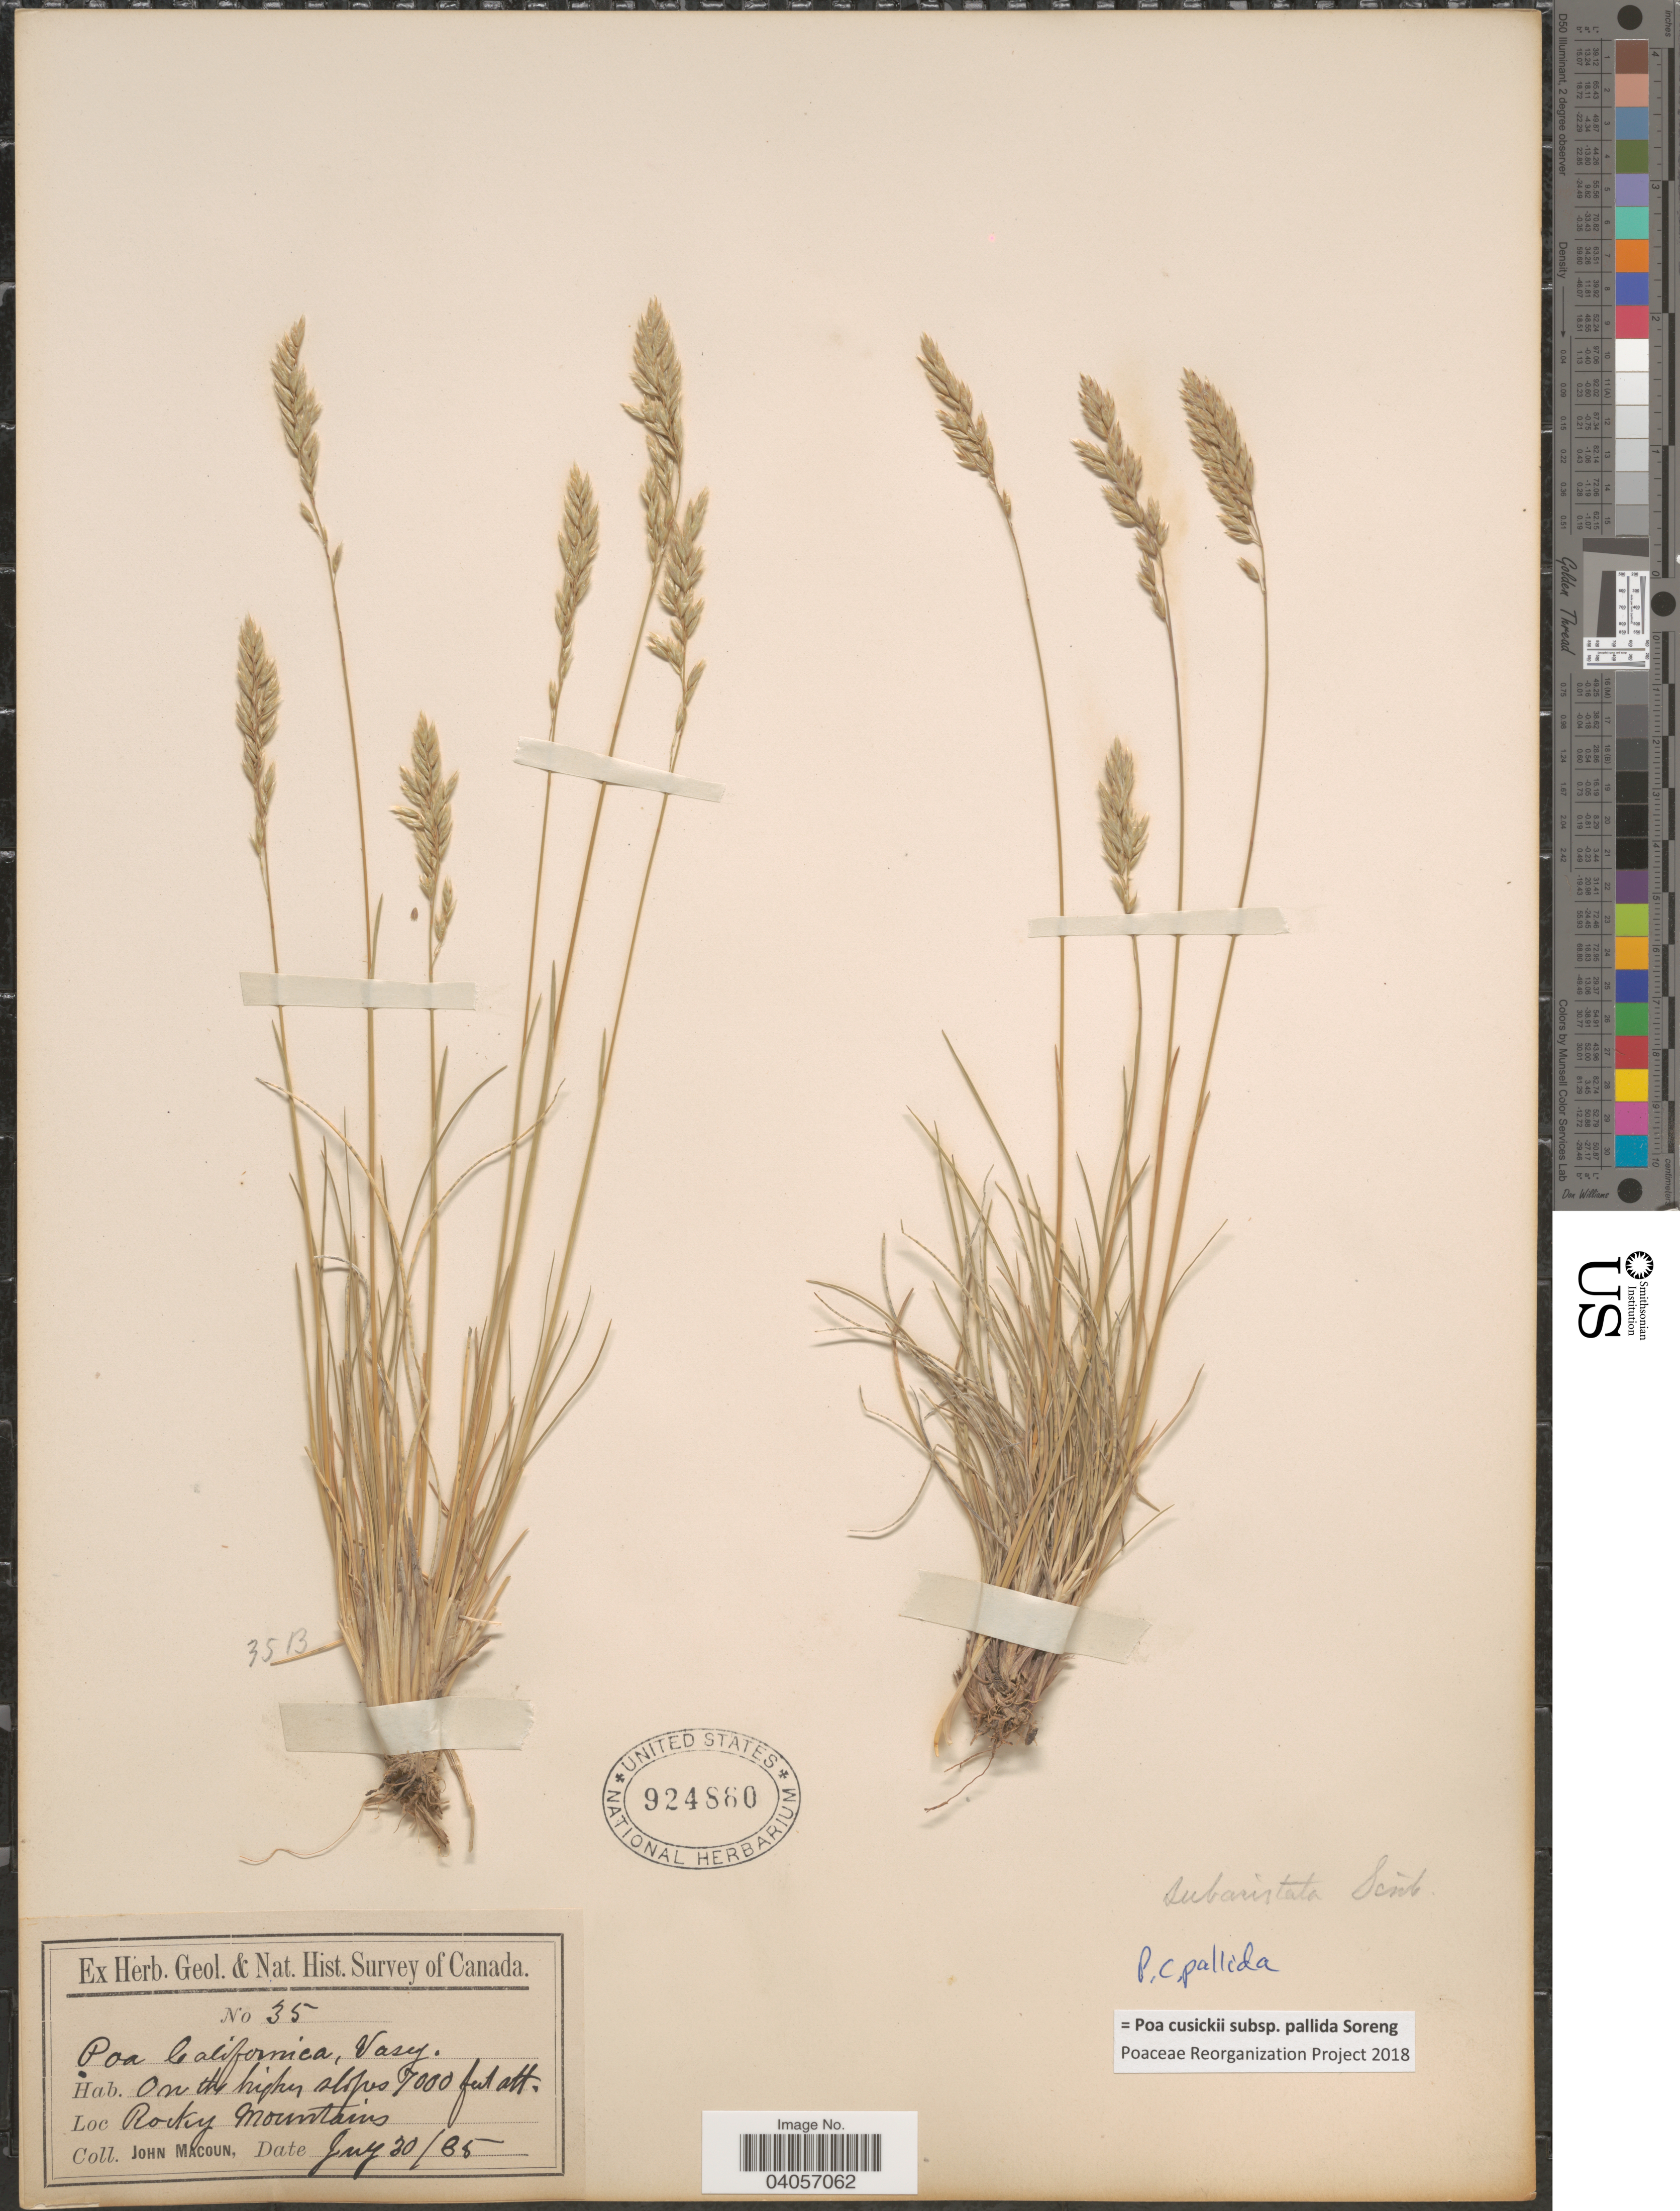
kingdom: Plantae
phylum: Tracheophyta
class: Liliopsida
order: Poales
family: Poaceae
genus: Poa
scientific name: Poa cusickii subsp. pallida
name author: Soreng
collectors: J. Macoun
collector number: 35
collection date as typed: Transcribed d/m/y: 30/7/85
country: Canada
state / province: British Columbia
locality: On the higher slopes. Rocky Mountains.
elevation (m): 2134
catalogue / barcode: US 924860